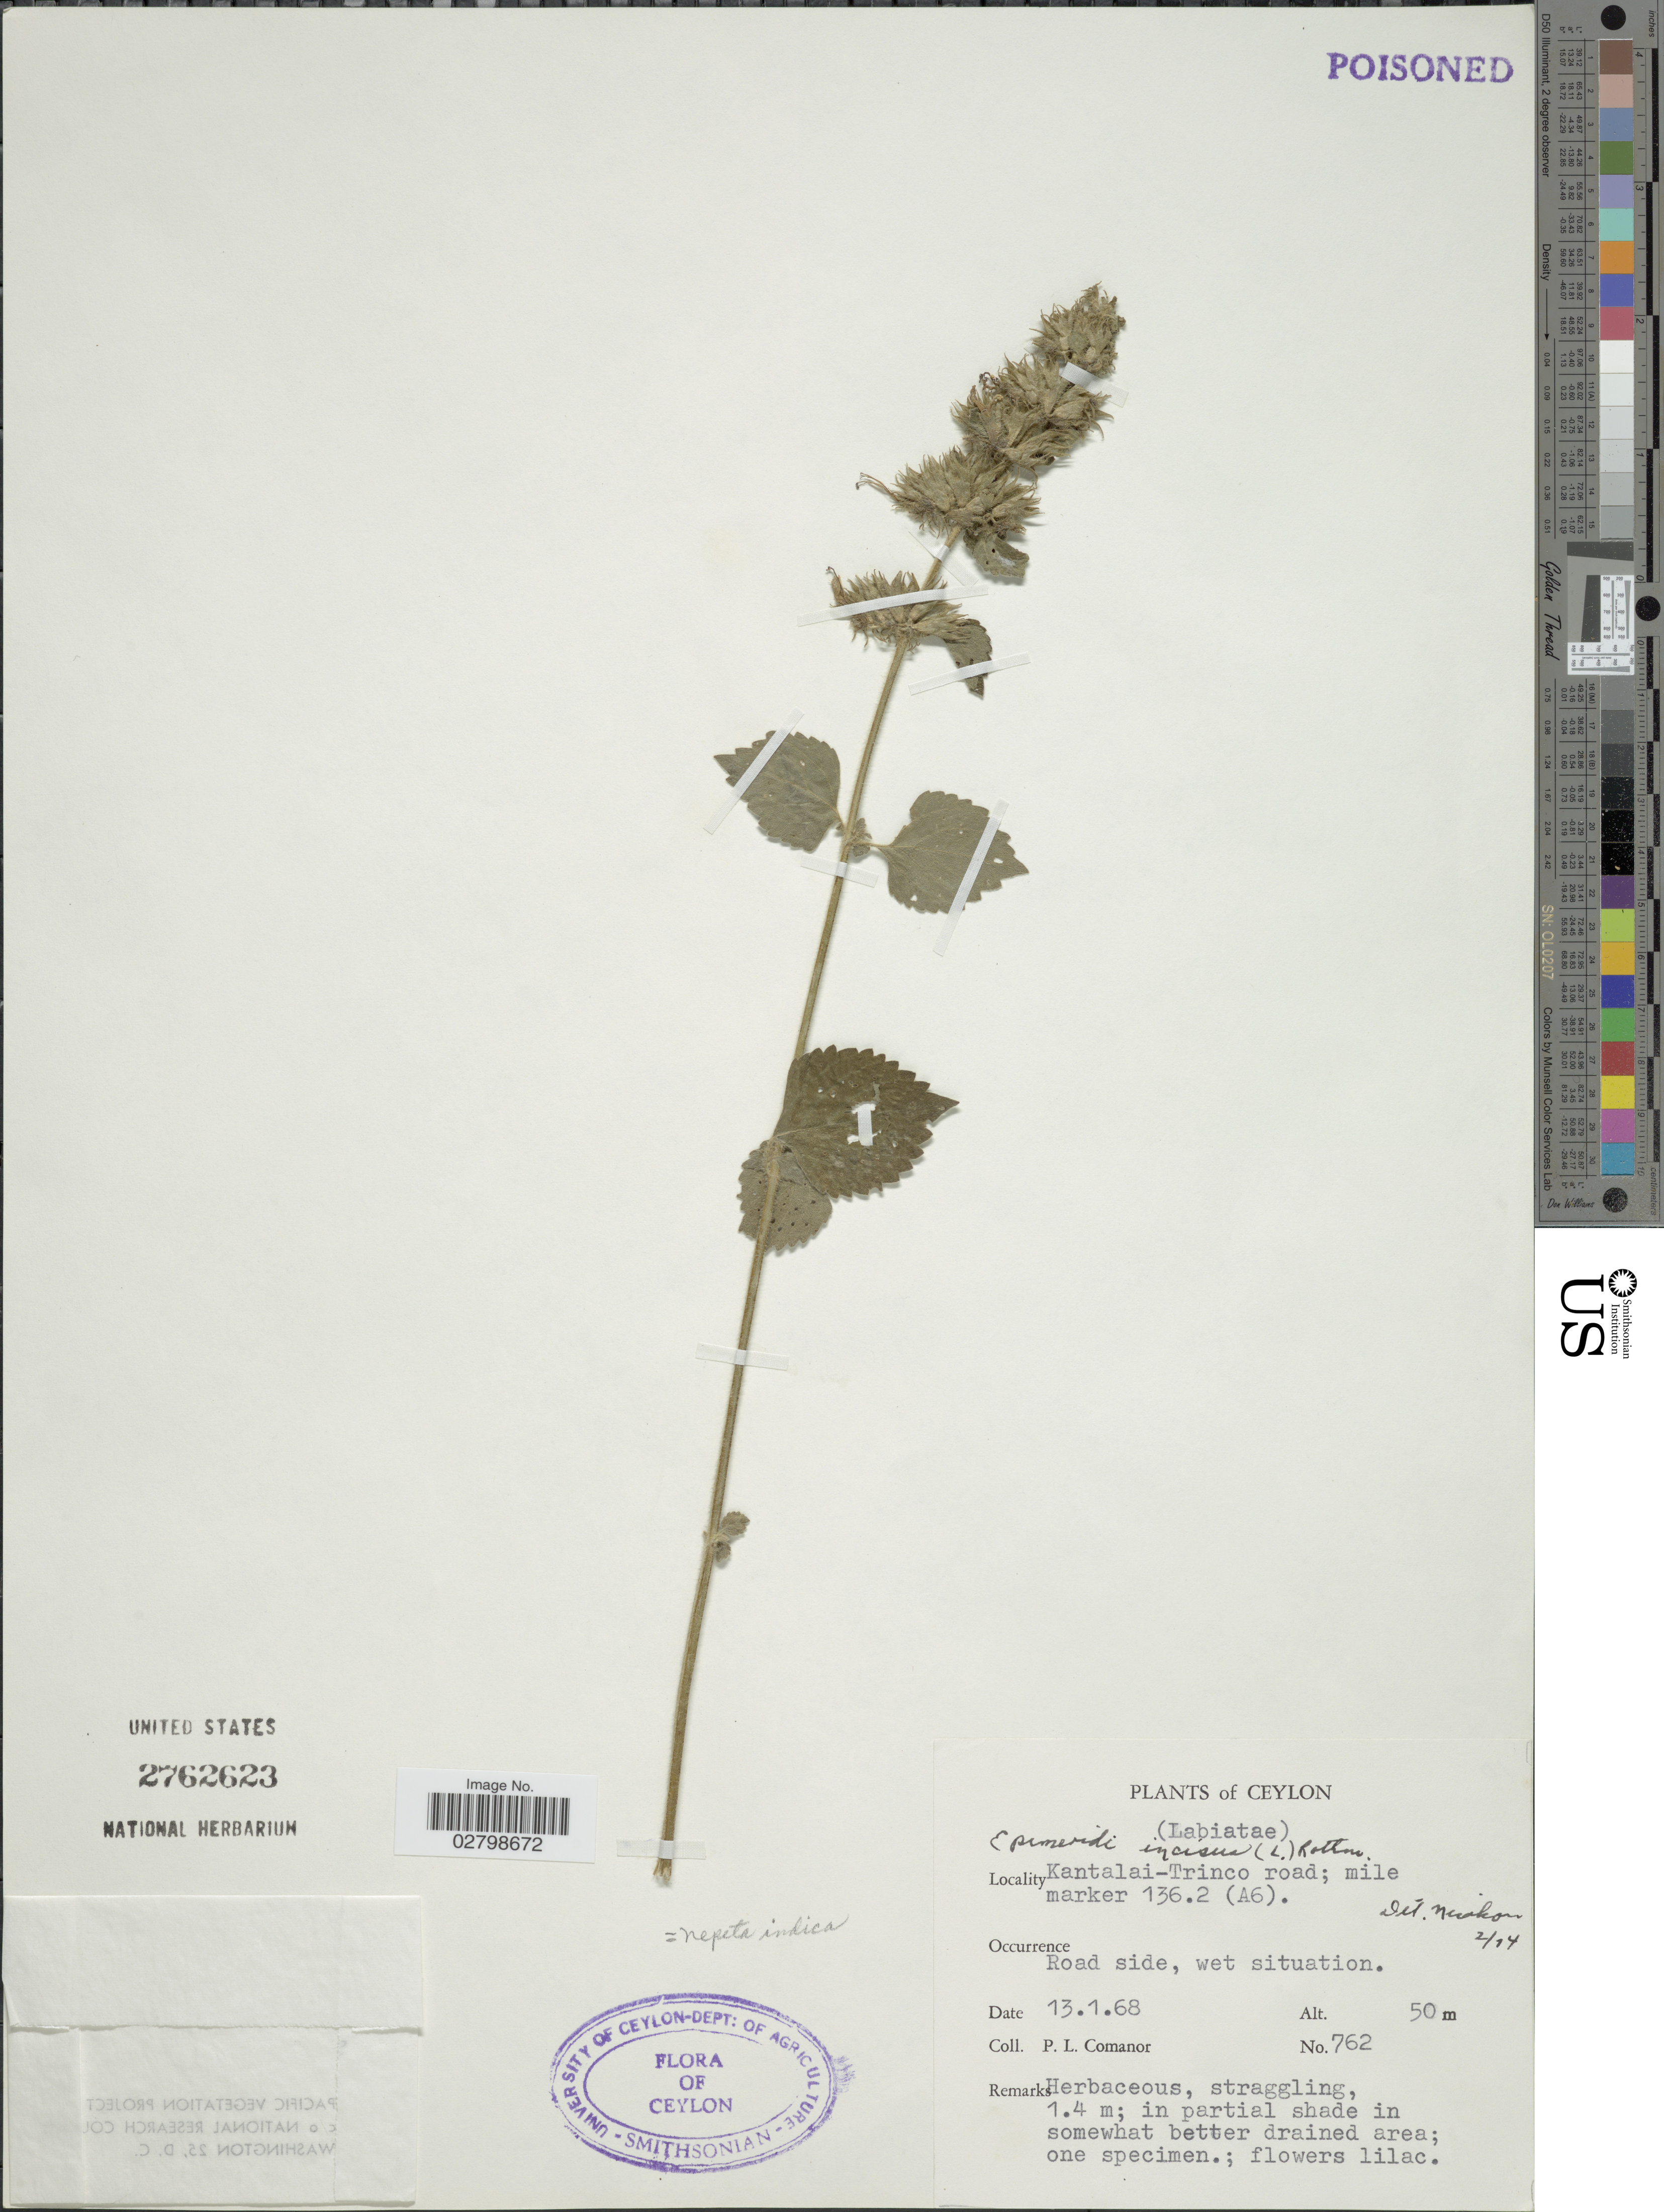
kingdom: Plantae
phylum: Tracheophyta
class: Magnoliopsida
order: Lamiales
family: Lamiaceae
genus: Anisomeles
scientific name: Anisomeles indica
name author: (L.) Kuntze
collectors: P. Comanor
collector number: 762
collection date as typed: Transcribed d/m/y: 13/1/68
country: Sri Lanka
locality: Ceylon, Kantalai-Trinco road; mile marker 136.2 (A6).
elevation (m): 50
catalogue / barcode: US 2762623